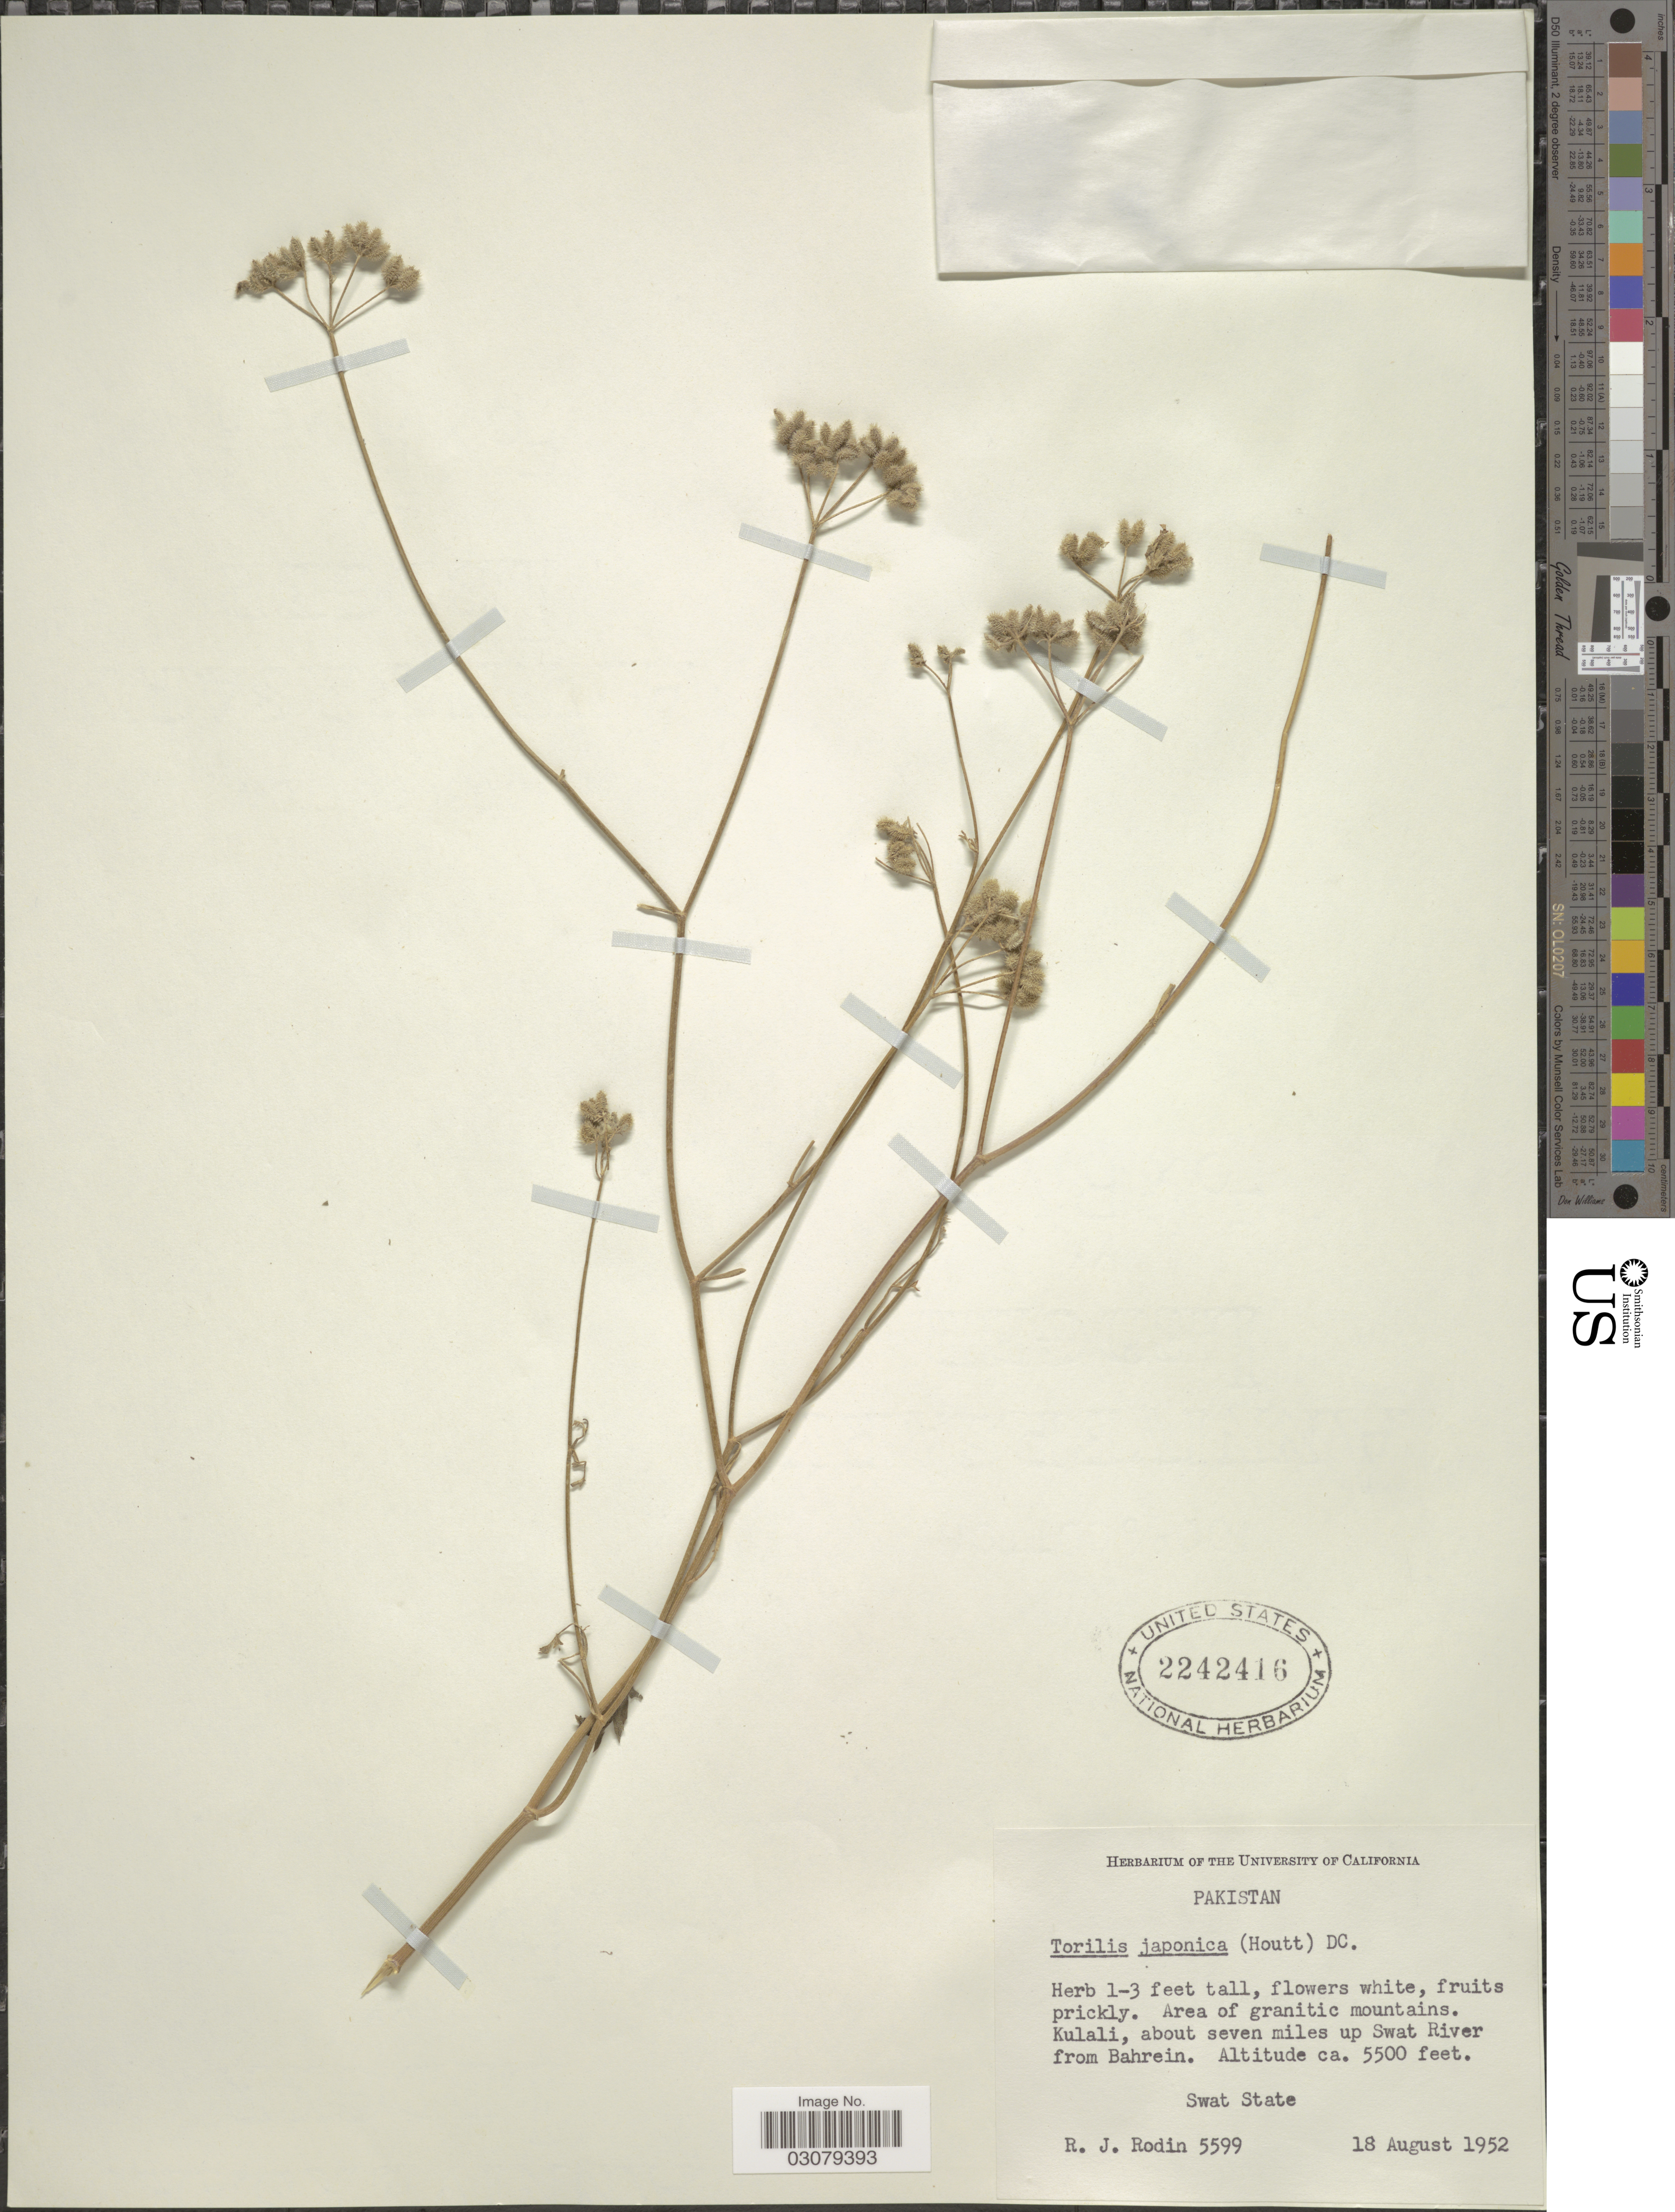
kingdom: Plantae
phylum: Tracheophyta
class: Magnoliopsida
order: Apiales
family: Apiaceae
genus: Torilis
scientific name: Torilis japonica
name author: (Houtt.) DC.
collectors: R. J. Rodin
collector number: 5599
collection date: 1952-08-18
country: Pakistan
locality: Kulali, about seven miles up Swat River from Bahrein, Swat State.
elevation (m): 1676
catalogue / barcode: US 2242416